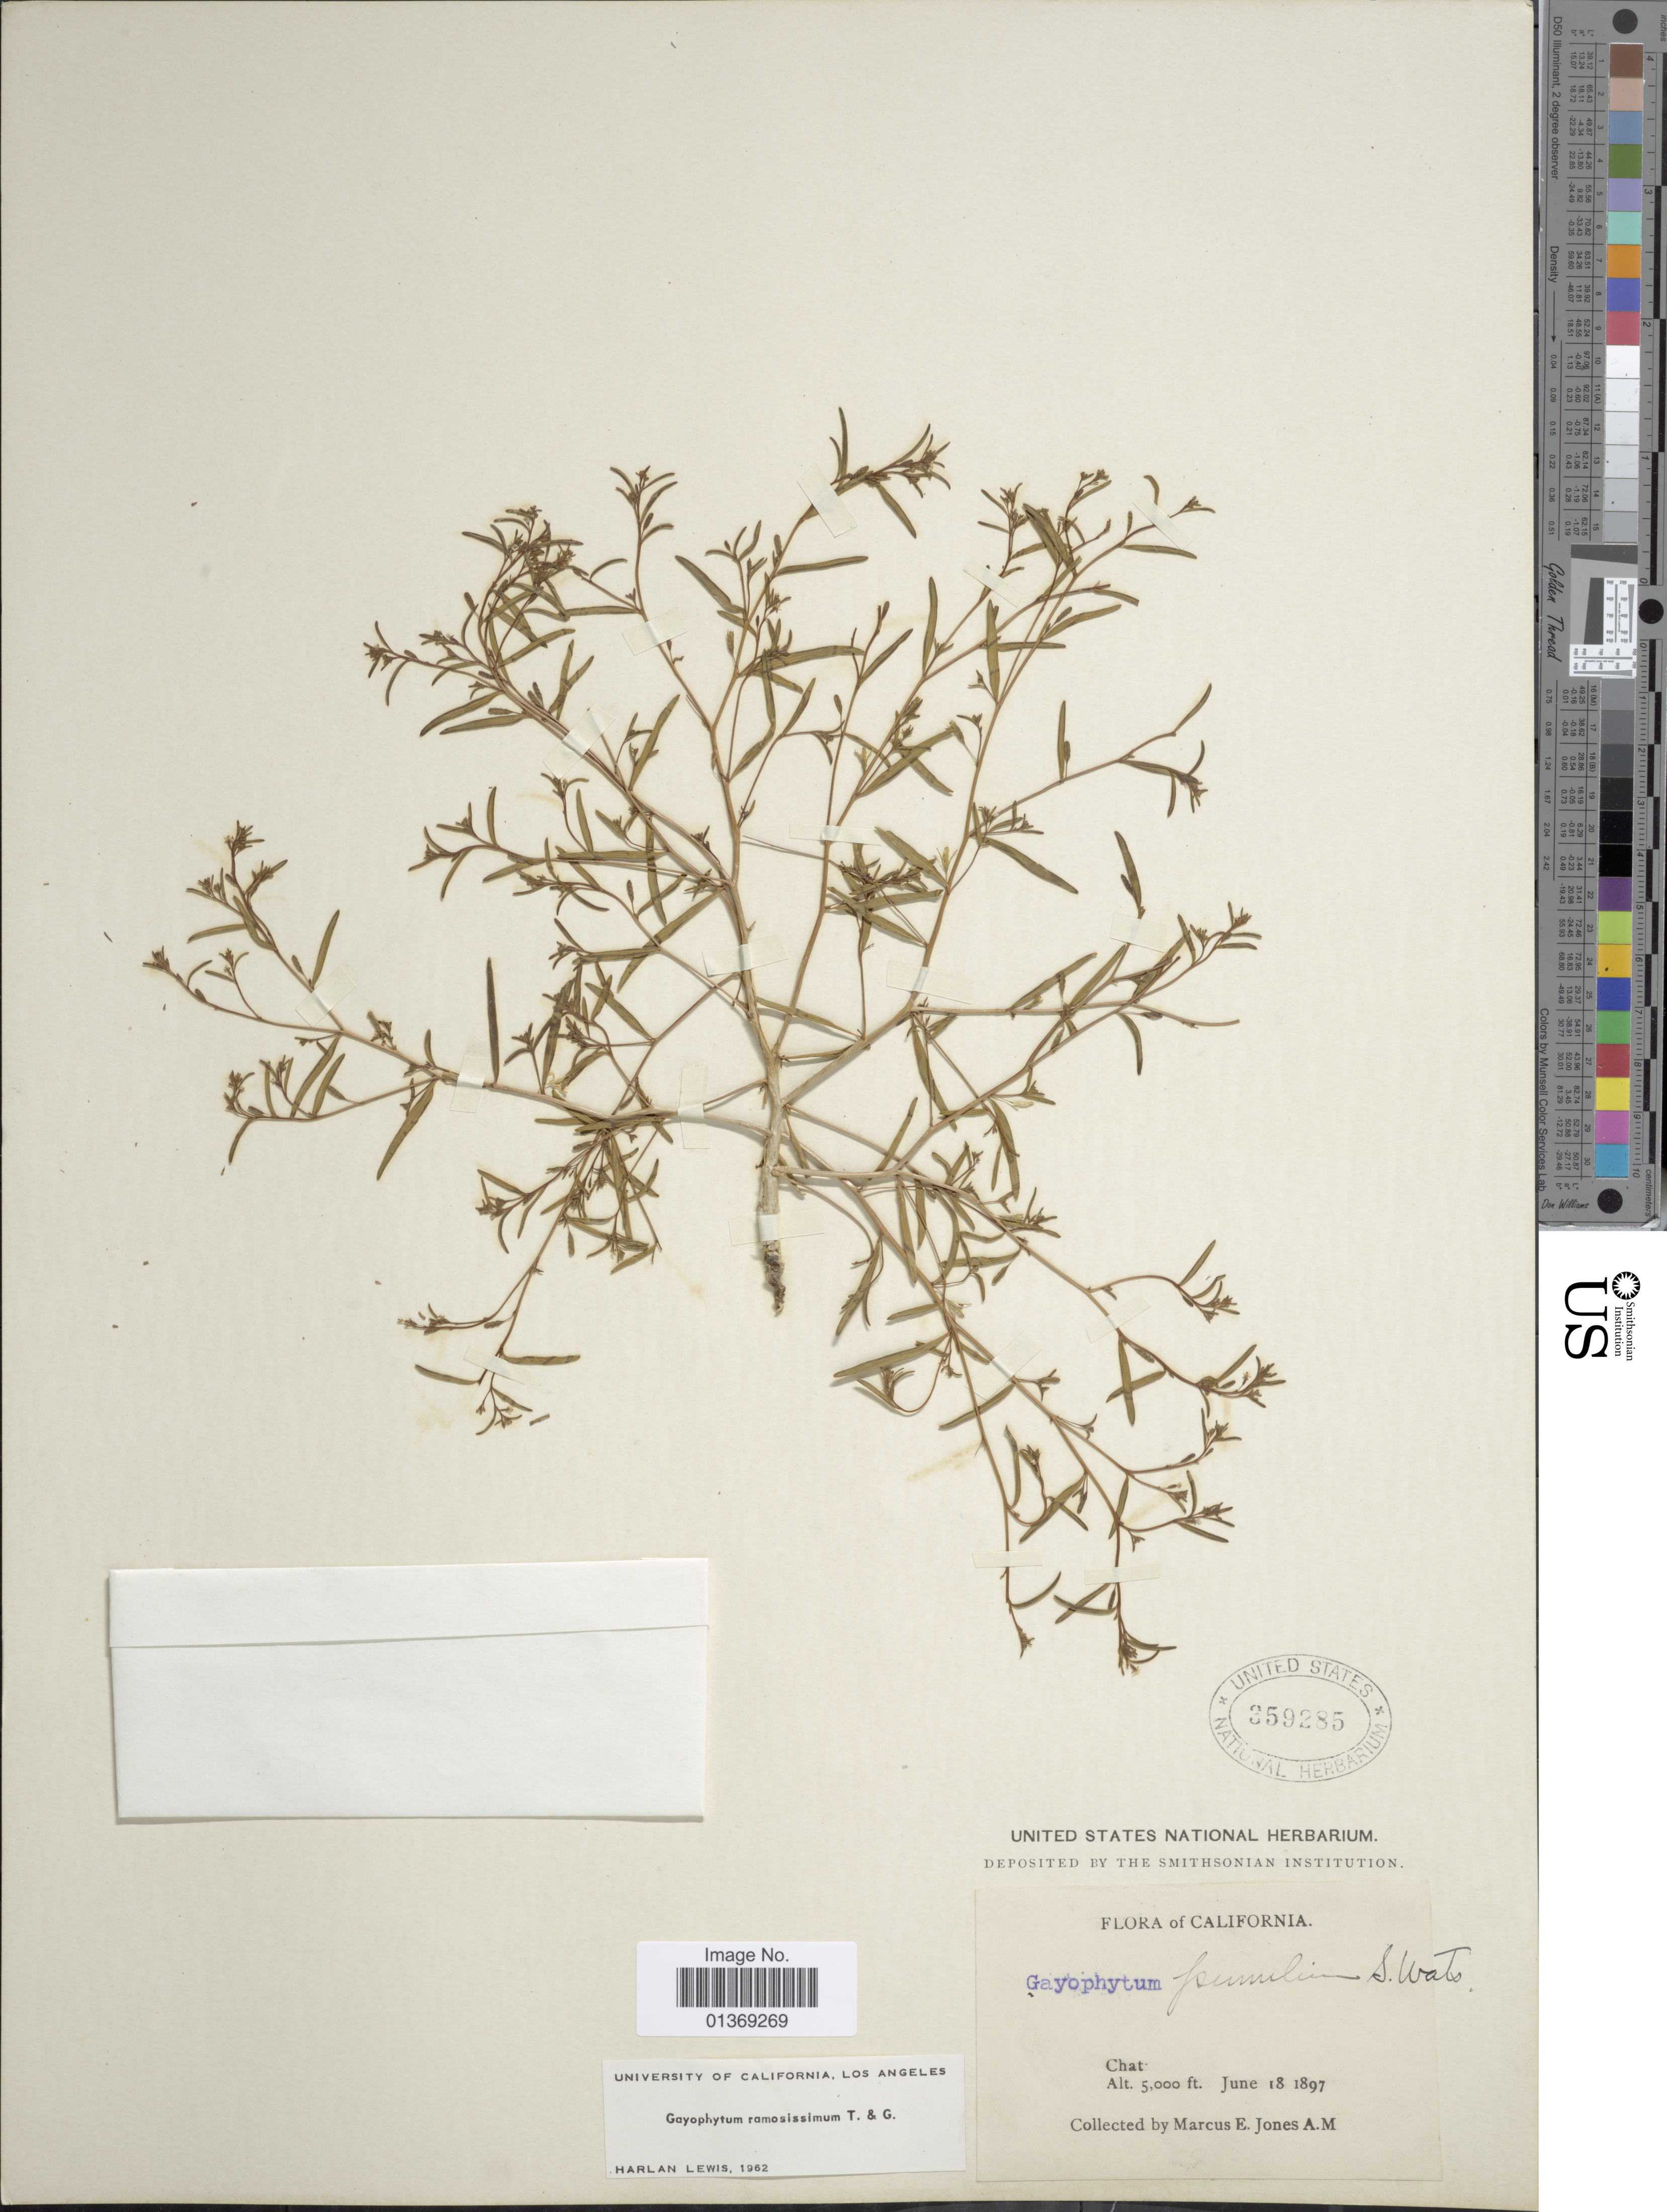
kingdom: Plantae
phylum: Tracheophyta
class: Magnoliopsida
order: Myrtales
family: Onagraceae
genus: Gayophytum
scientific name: Gayophytum ramosissimum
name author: Torr. & A. Gray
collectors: M. E. Jones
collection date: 1897-06-18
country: United States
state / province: California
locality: Chat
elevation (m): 1524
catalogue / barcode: US 359285